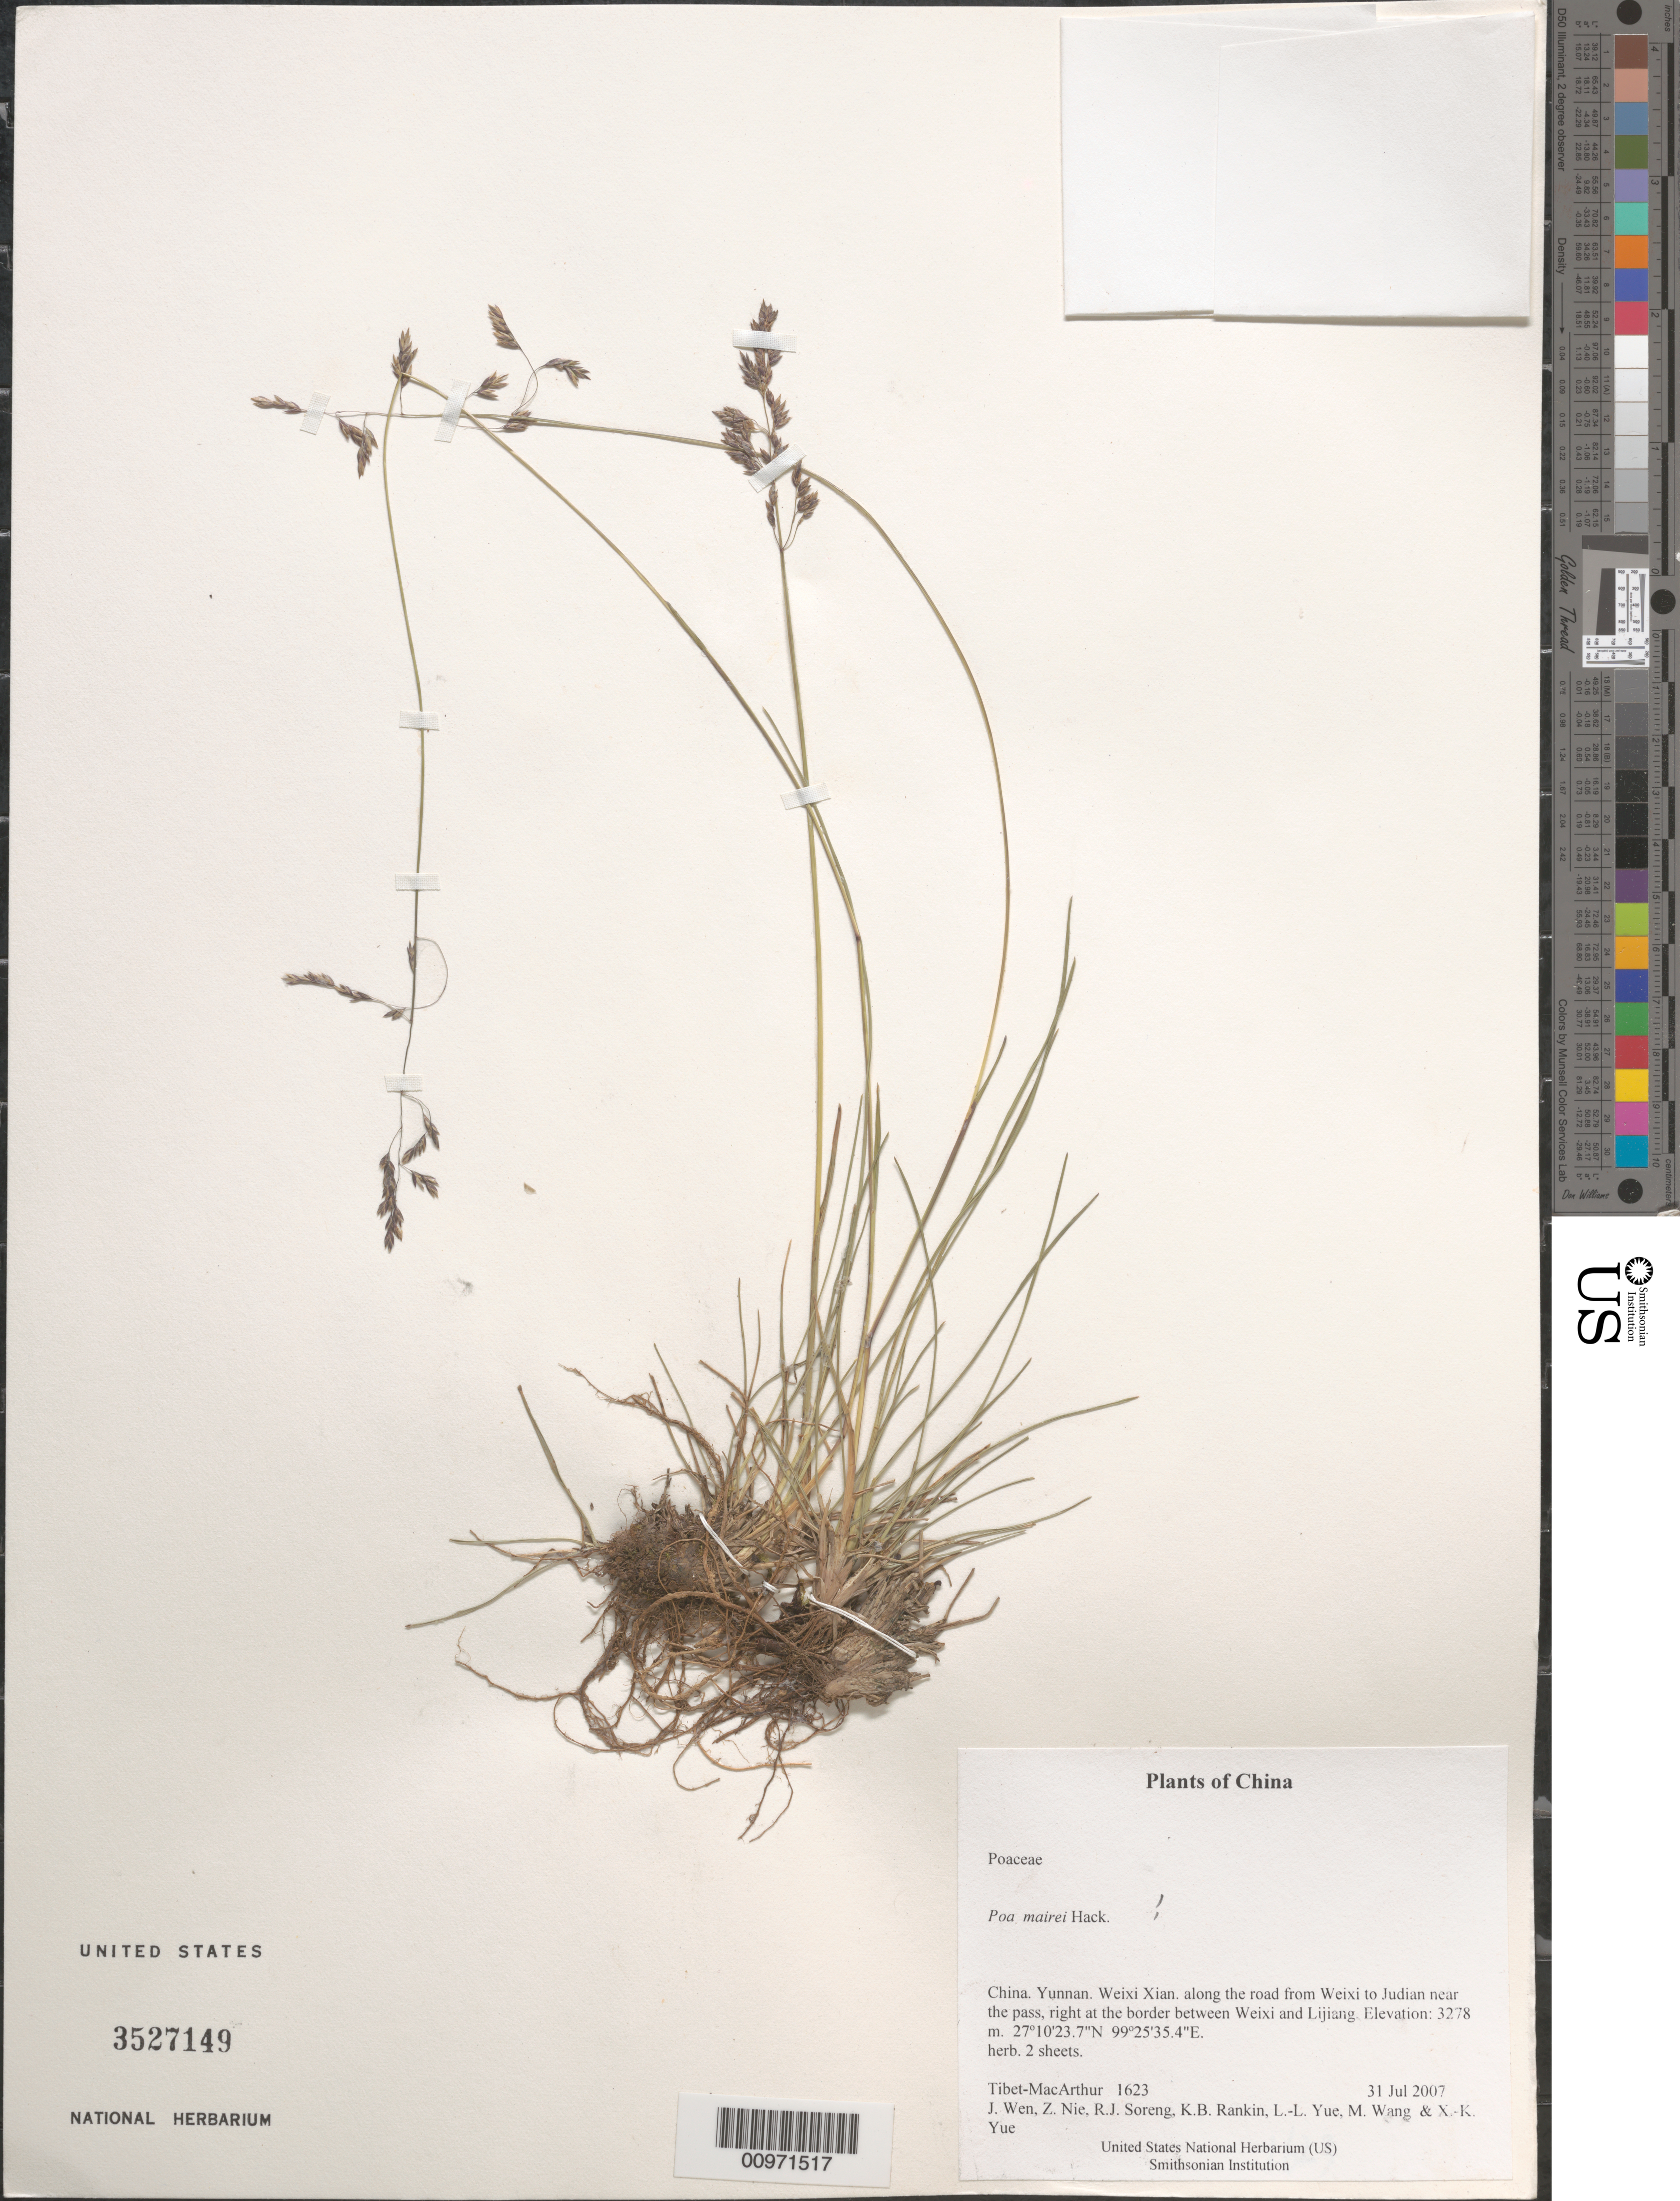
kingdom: Plantae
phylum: Tracheophyta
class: Liliopsida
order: Poales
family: Poaceae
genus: Poa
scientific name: Poa mairei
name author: Hack.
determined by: Soreng, Robert J., Research Associate (BOT), Smithsonian Institution - National Museum of Natural History (UNITED STATES)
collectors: Tibet-MacArthur, J. Wen, Z. Nie, R. J. Soreng, K. Rankin, L. Yue, M. Wang & X. Yue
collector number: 1623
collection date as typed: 31 Jul 2007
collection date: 2007-07-31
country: China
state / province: Yunnan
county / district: Weixi Xian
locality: along the road from Weixi to Judian near the pass, right at the border between Weixi and Lijiang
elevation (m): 3278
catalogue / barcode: US 3527149